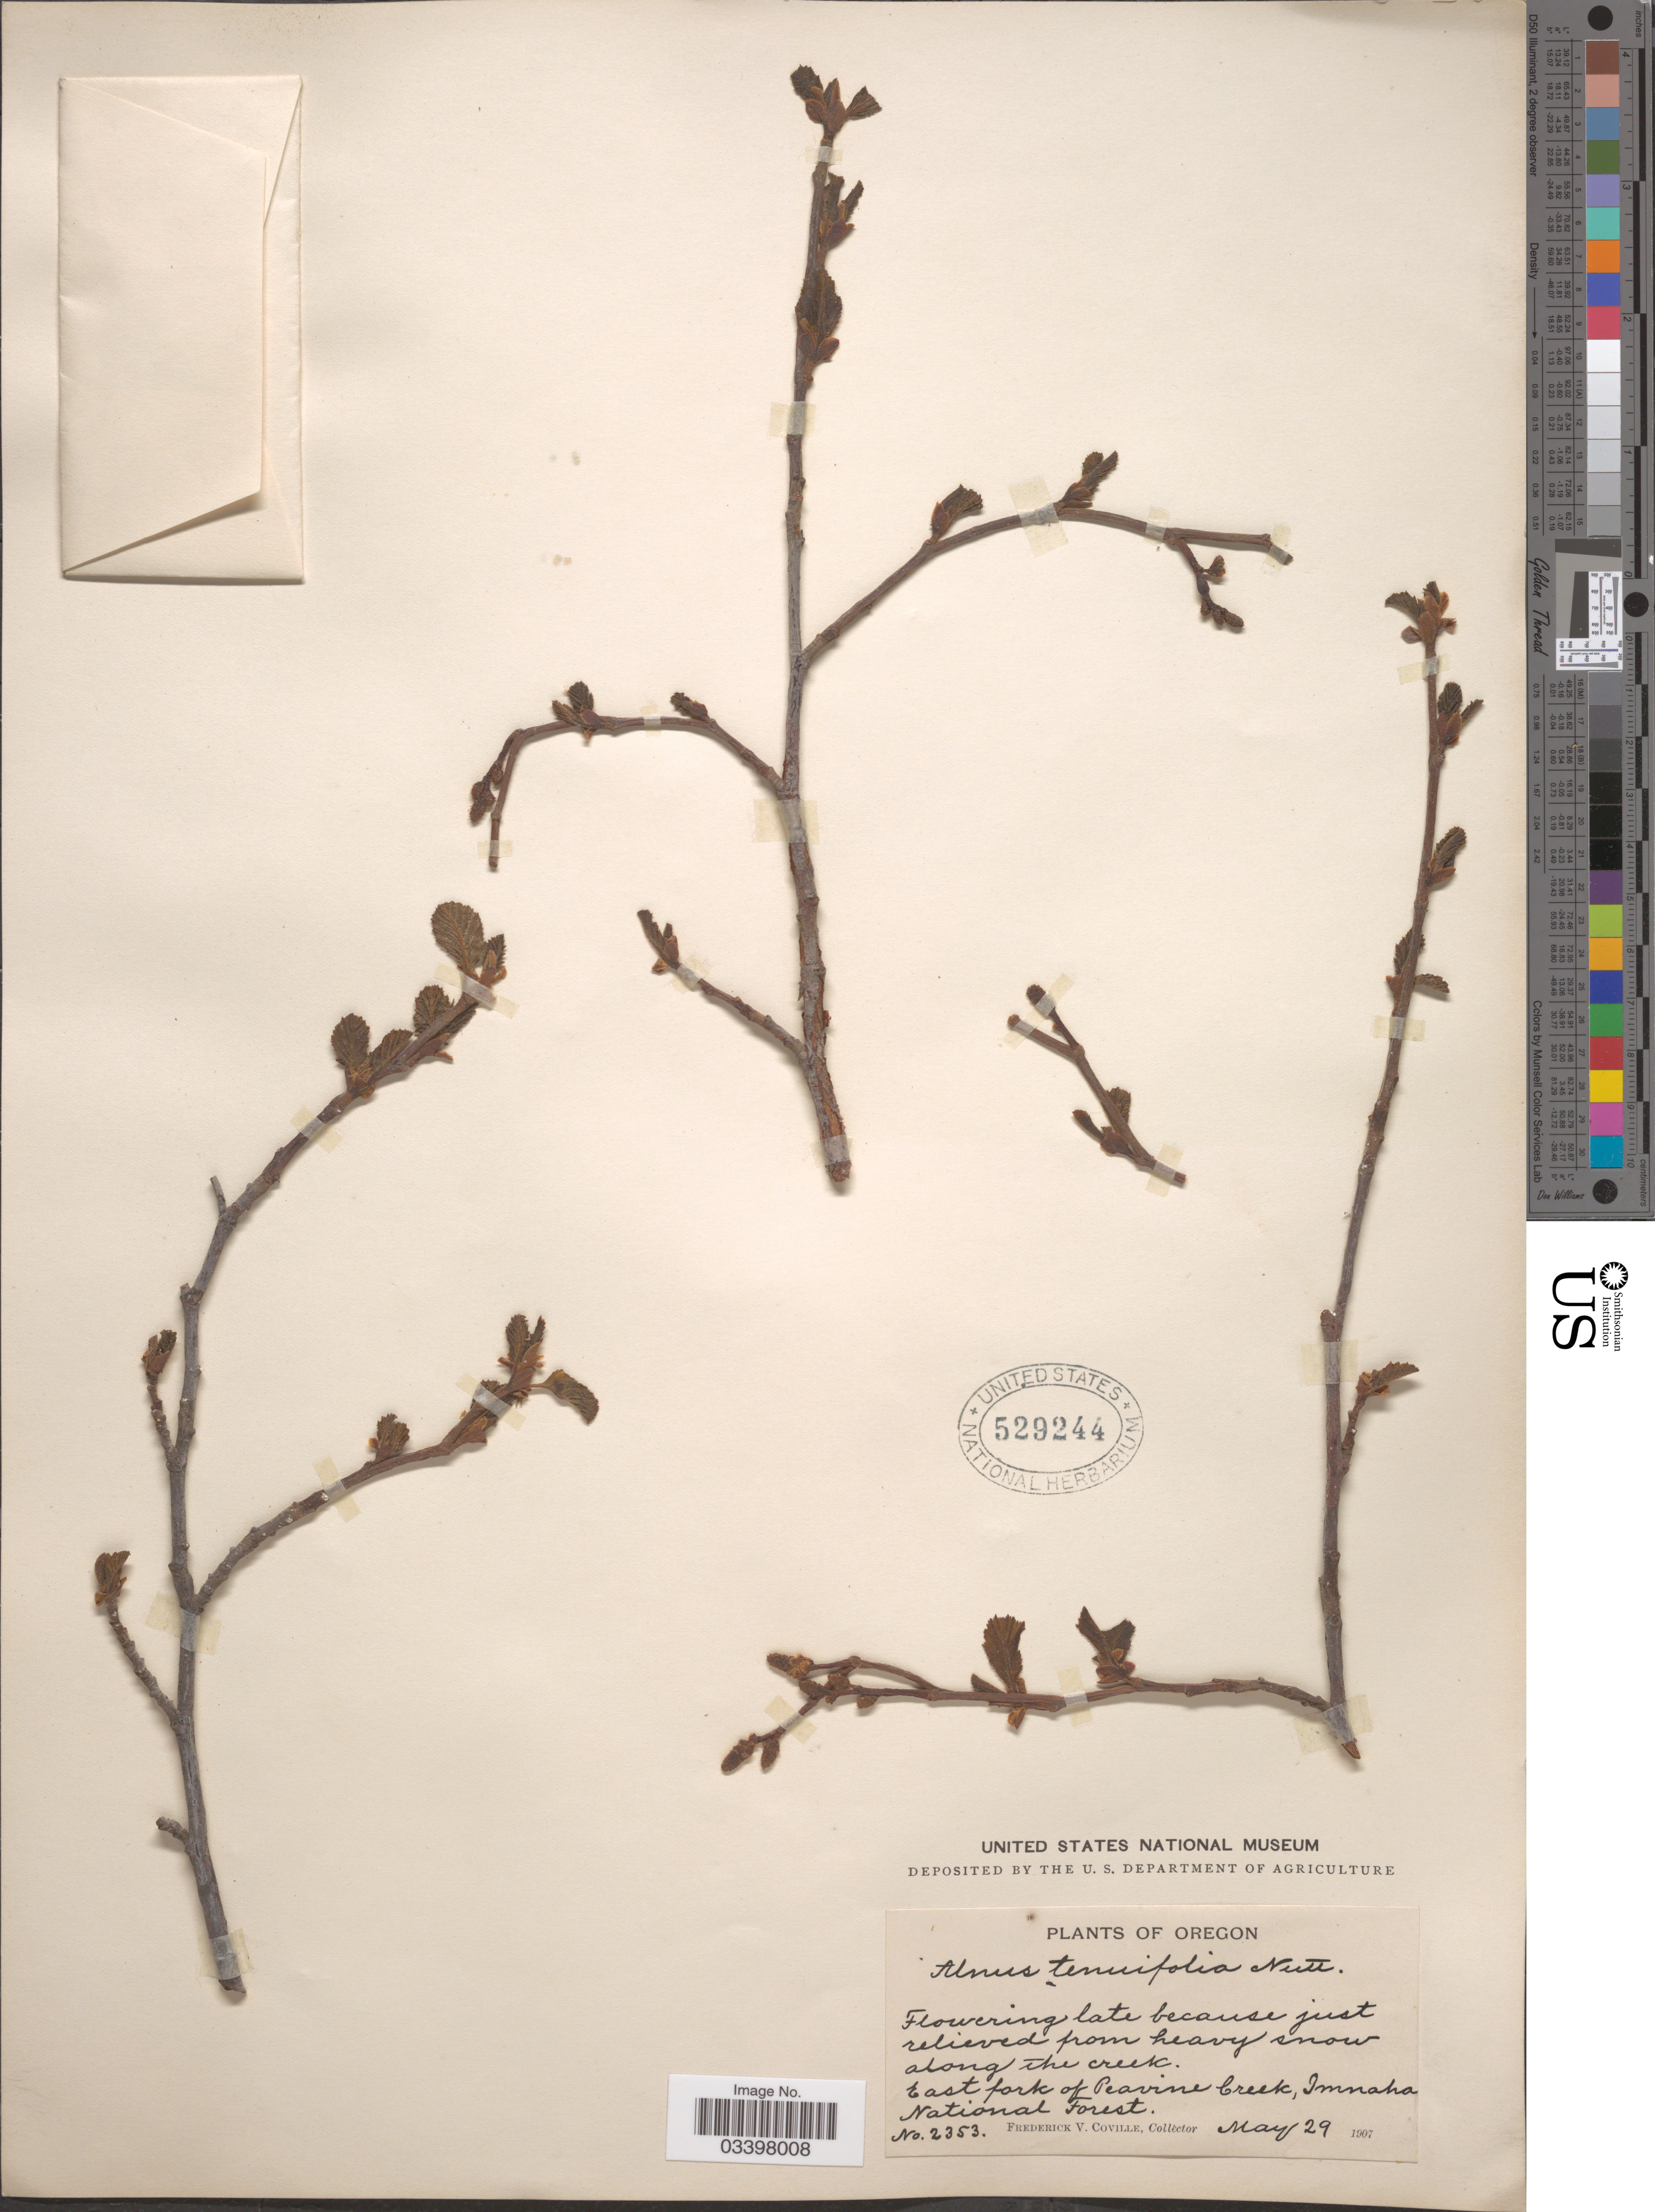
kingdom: Plantae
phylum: Tracheophyta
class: Magnoliopsida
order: Fagales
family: Betulaceae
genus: Alnus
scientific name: Alnus incana subsp. tenuifolia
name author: (Nutt.) Breitung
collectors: F. V. Coville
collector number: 2353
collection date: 1907-05-29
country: United States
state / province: Oregon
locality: Along the creek. East fork of Peavine Creek, Imnaha National Forest.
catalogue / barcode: US 529244